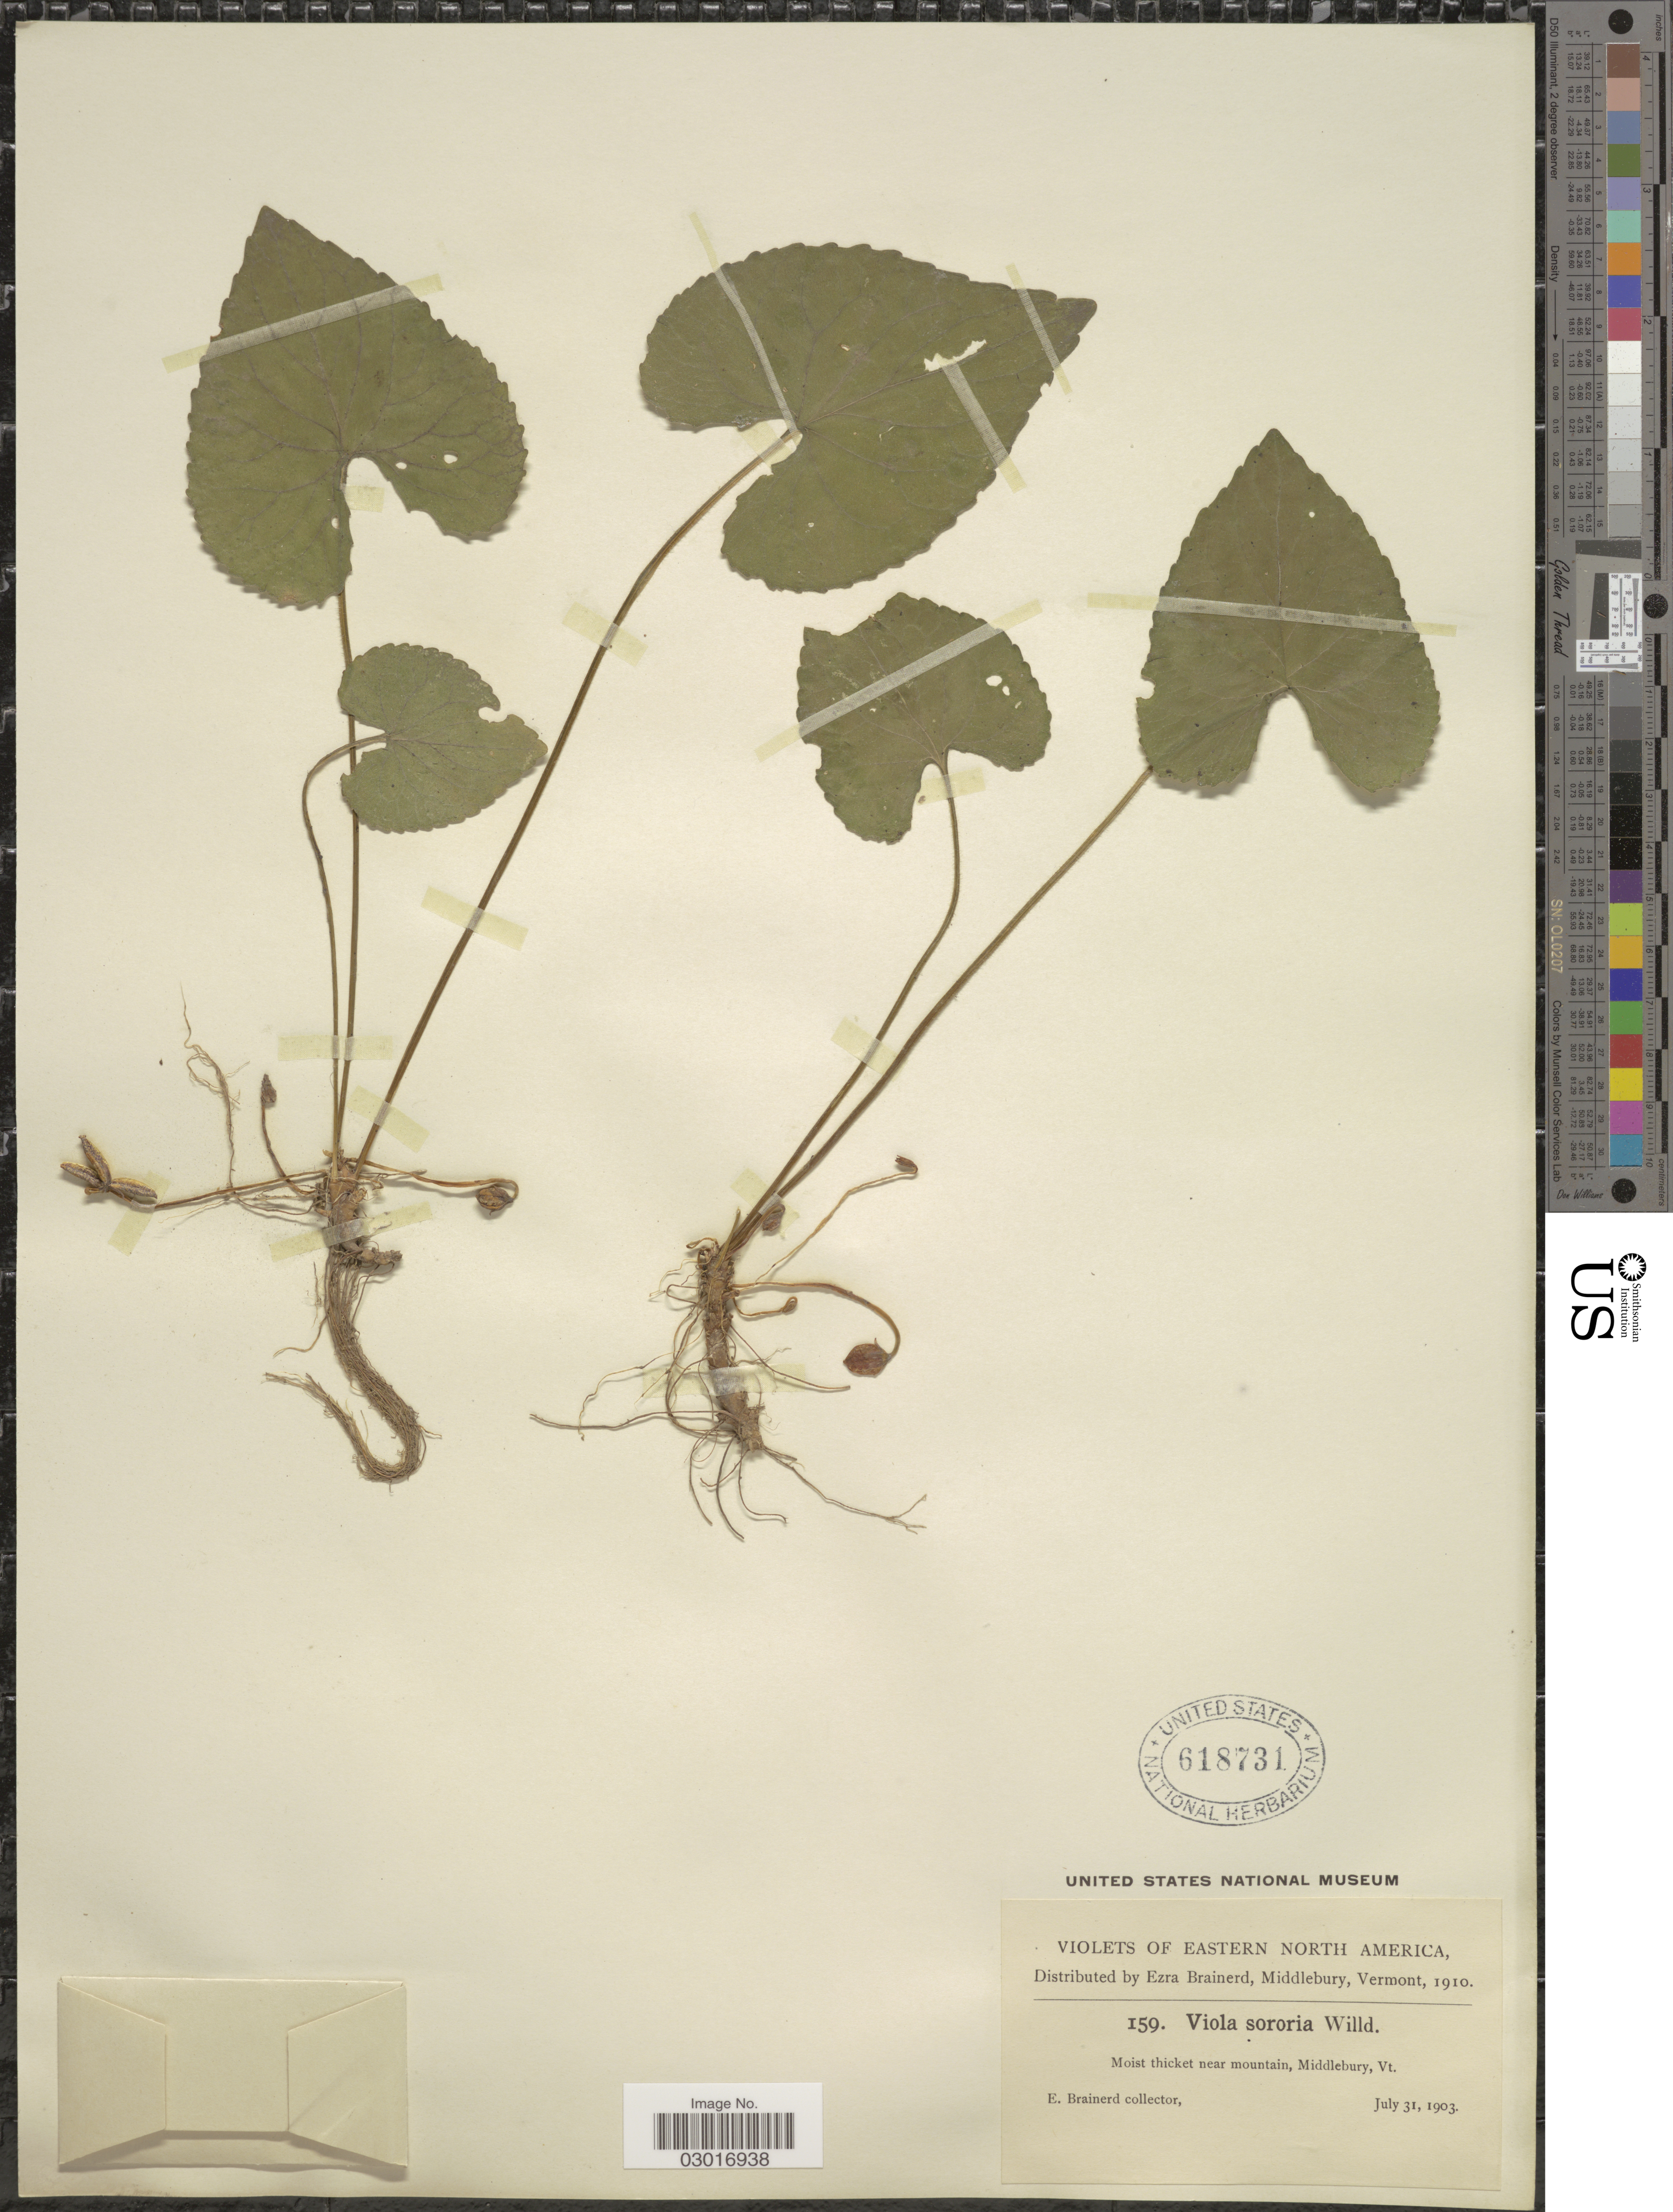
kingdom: Plantae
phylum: Tracheophyta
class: Magnoliopsida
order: Malpighiales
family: Violaceae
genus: Viola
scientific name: Viola sororia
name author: Willd.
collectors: E. Brainerd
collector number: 159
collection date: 1903-07-31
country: United States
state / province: Vermont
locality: Eastern North America, Moist thicket near mountain, Middlebury.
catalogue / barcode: US 618731